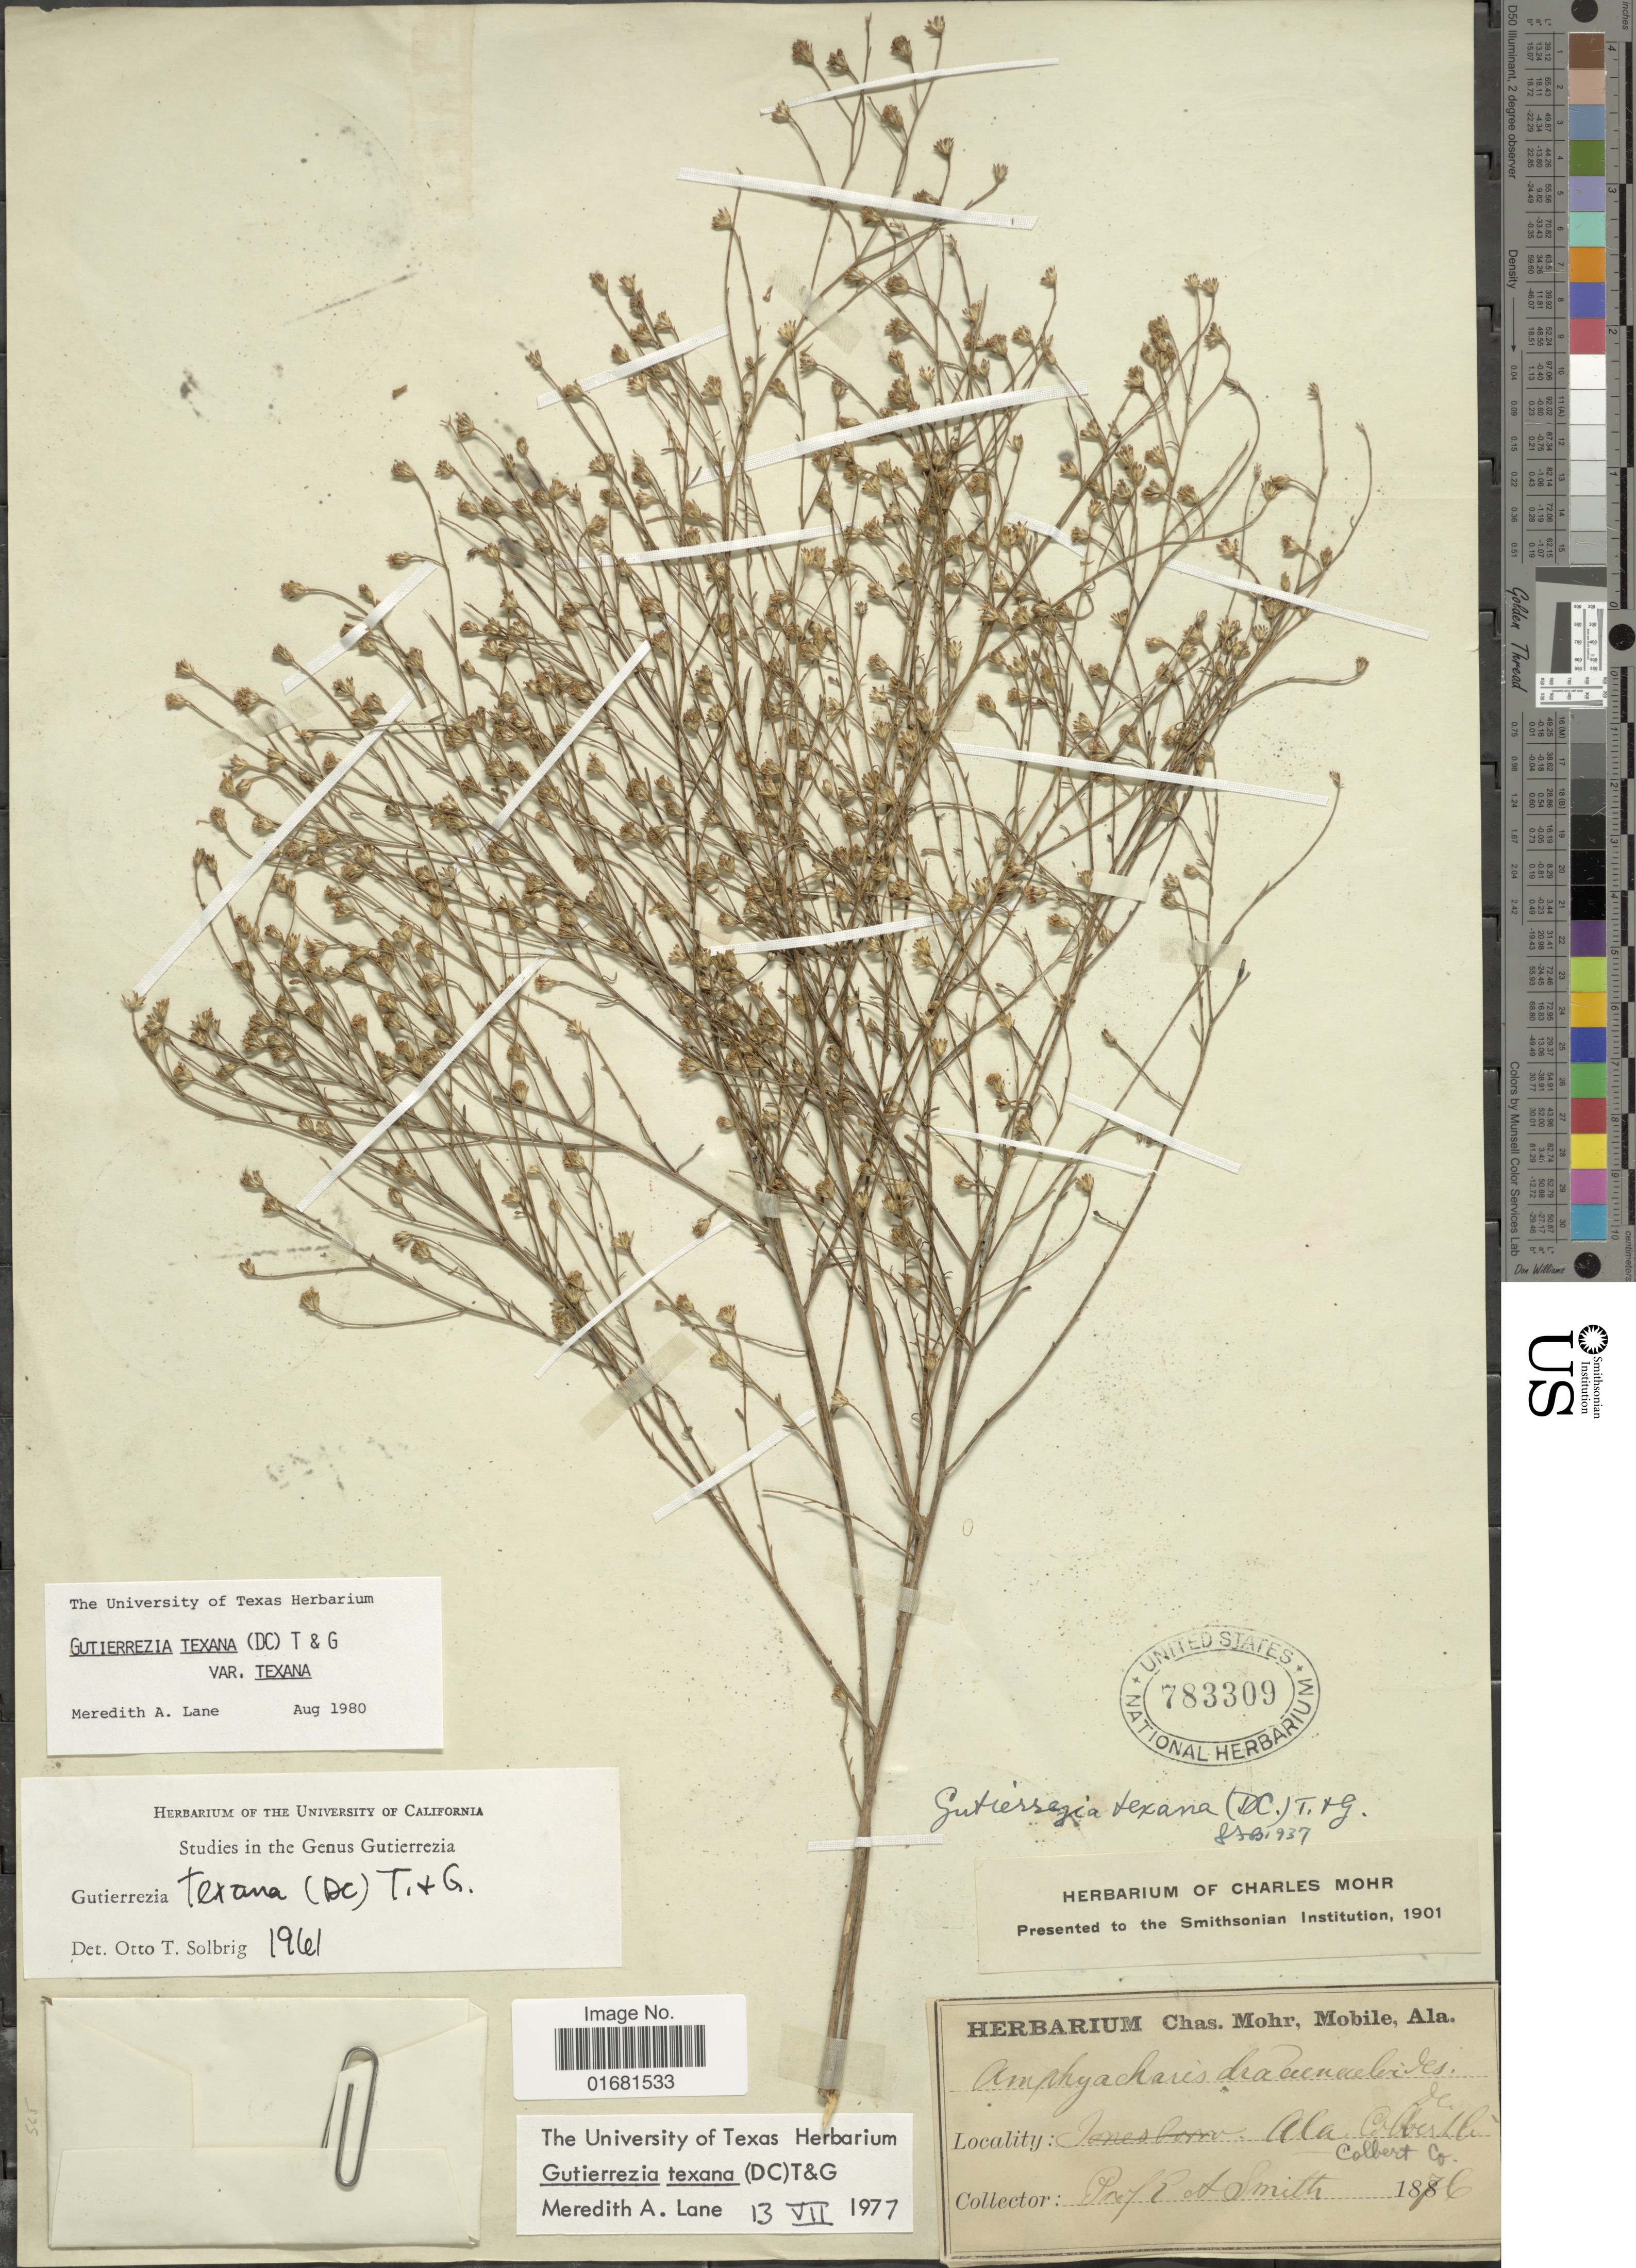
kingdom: Plantae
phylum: Tracheophyta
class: Magnoliopsida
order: Asterales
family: Asteraceae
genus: Gutierrezia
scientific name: Gutierrezia texana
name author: (DC.) Torr. & A. Gray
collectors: E. A. Smith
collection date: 1876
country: United States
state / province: Alabama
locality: Ala. Colbert. Co.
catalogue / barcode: US 783309